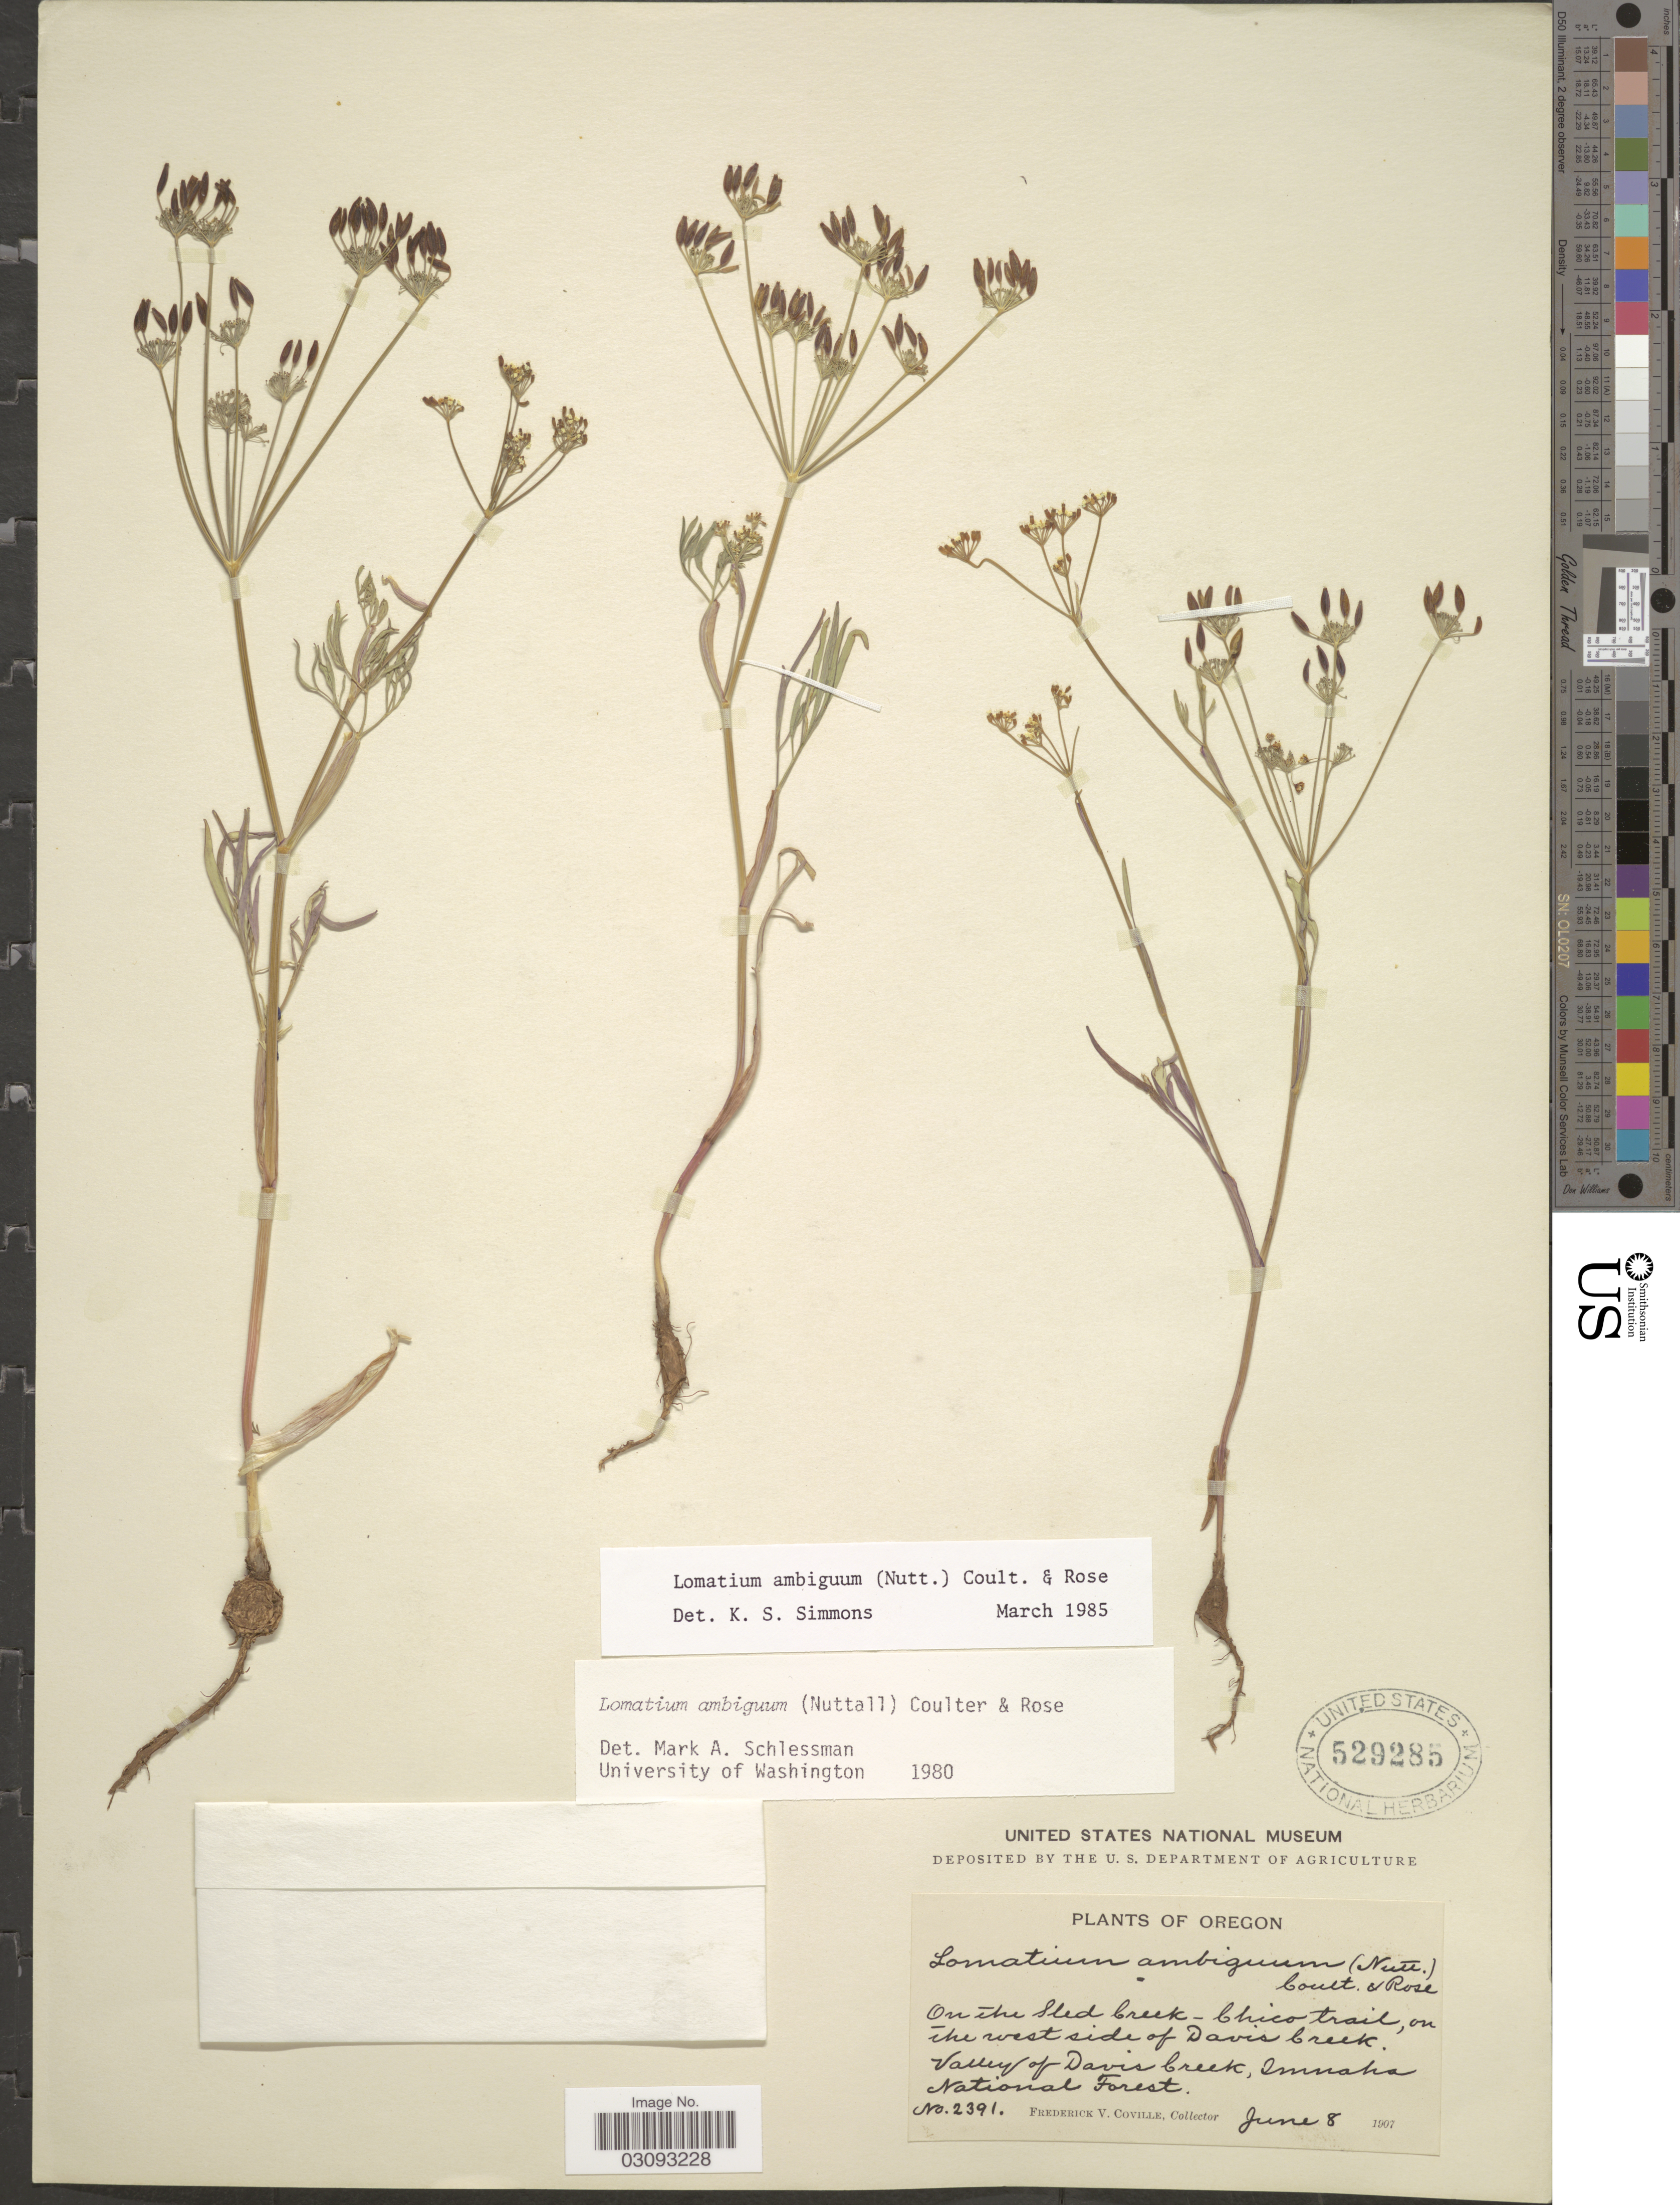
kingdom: Plantae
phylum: Tracheophyta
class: Magnoliopsida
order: Apiales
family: Apiaceae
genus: Lomatium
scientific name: Lomatium ambiguum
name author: (Nutt.) Coult. & Rose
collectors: F. V. Coville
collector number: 2391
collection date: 1907-06-08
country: United States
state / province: Oregon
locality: On the Sled Creek-Chico trail, on the west side of Davis Creek. Valley of Davis Creek, Imnaha National Forest.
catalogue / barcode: US 529285